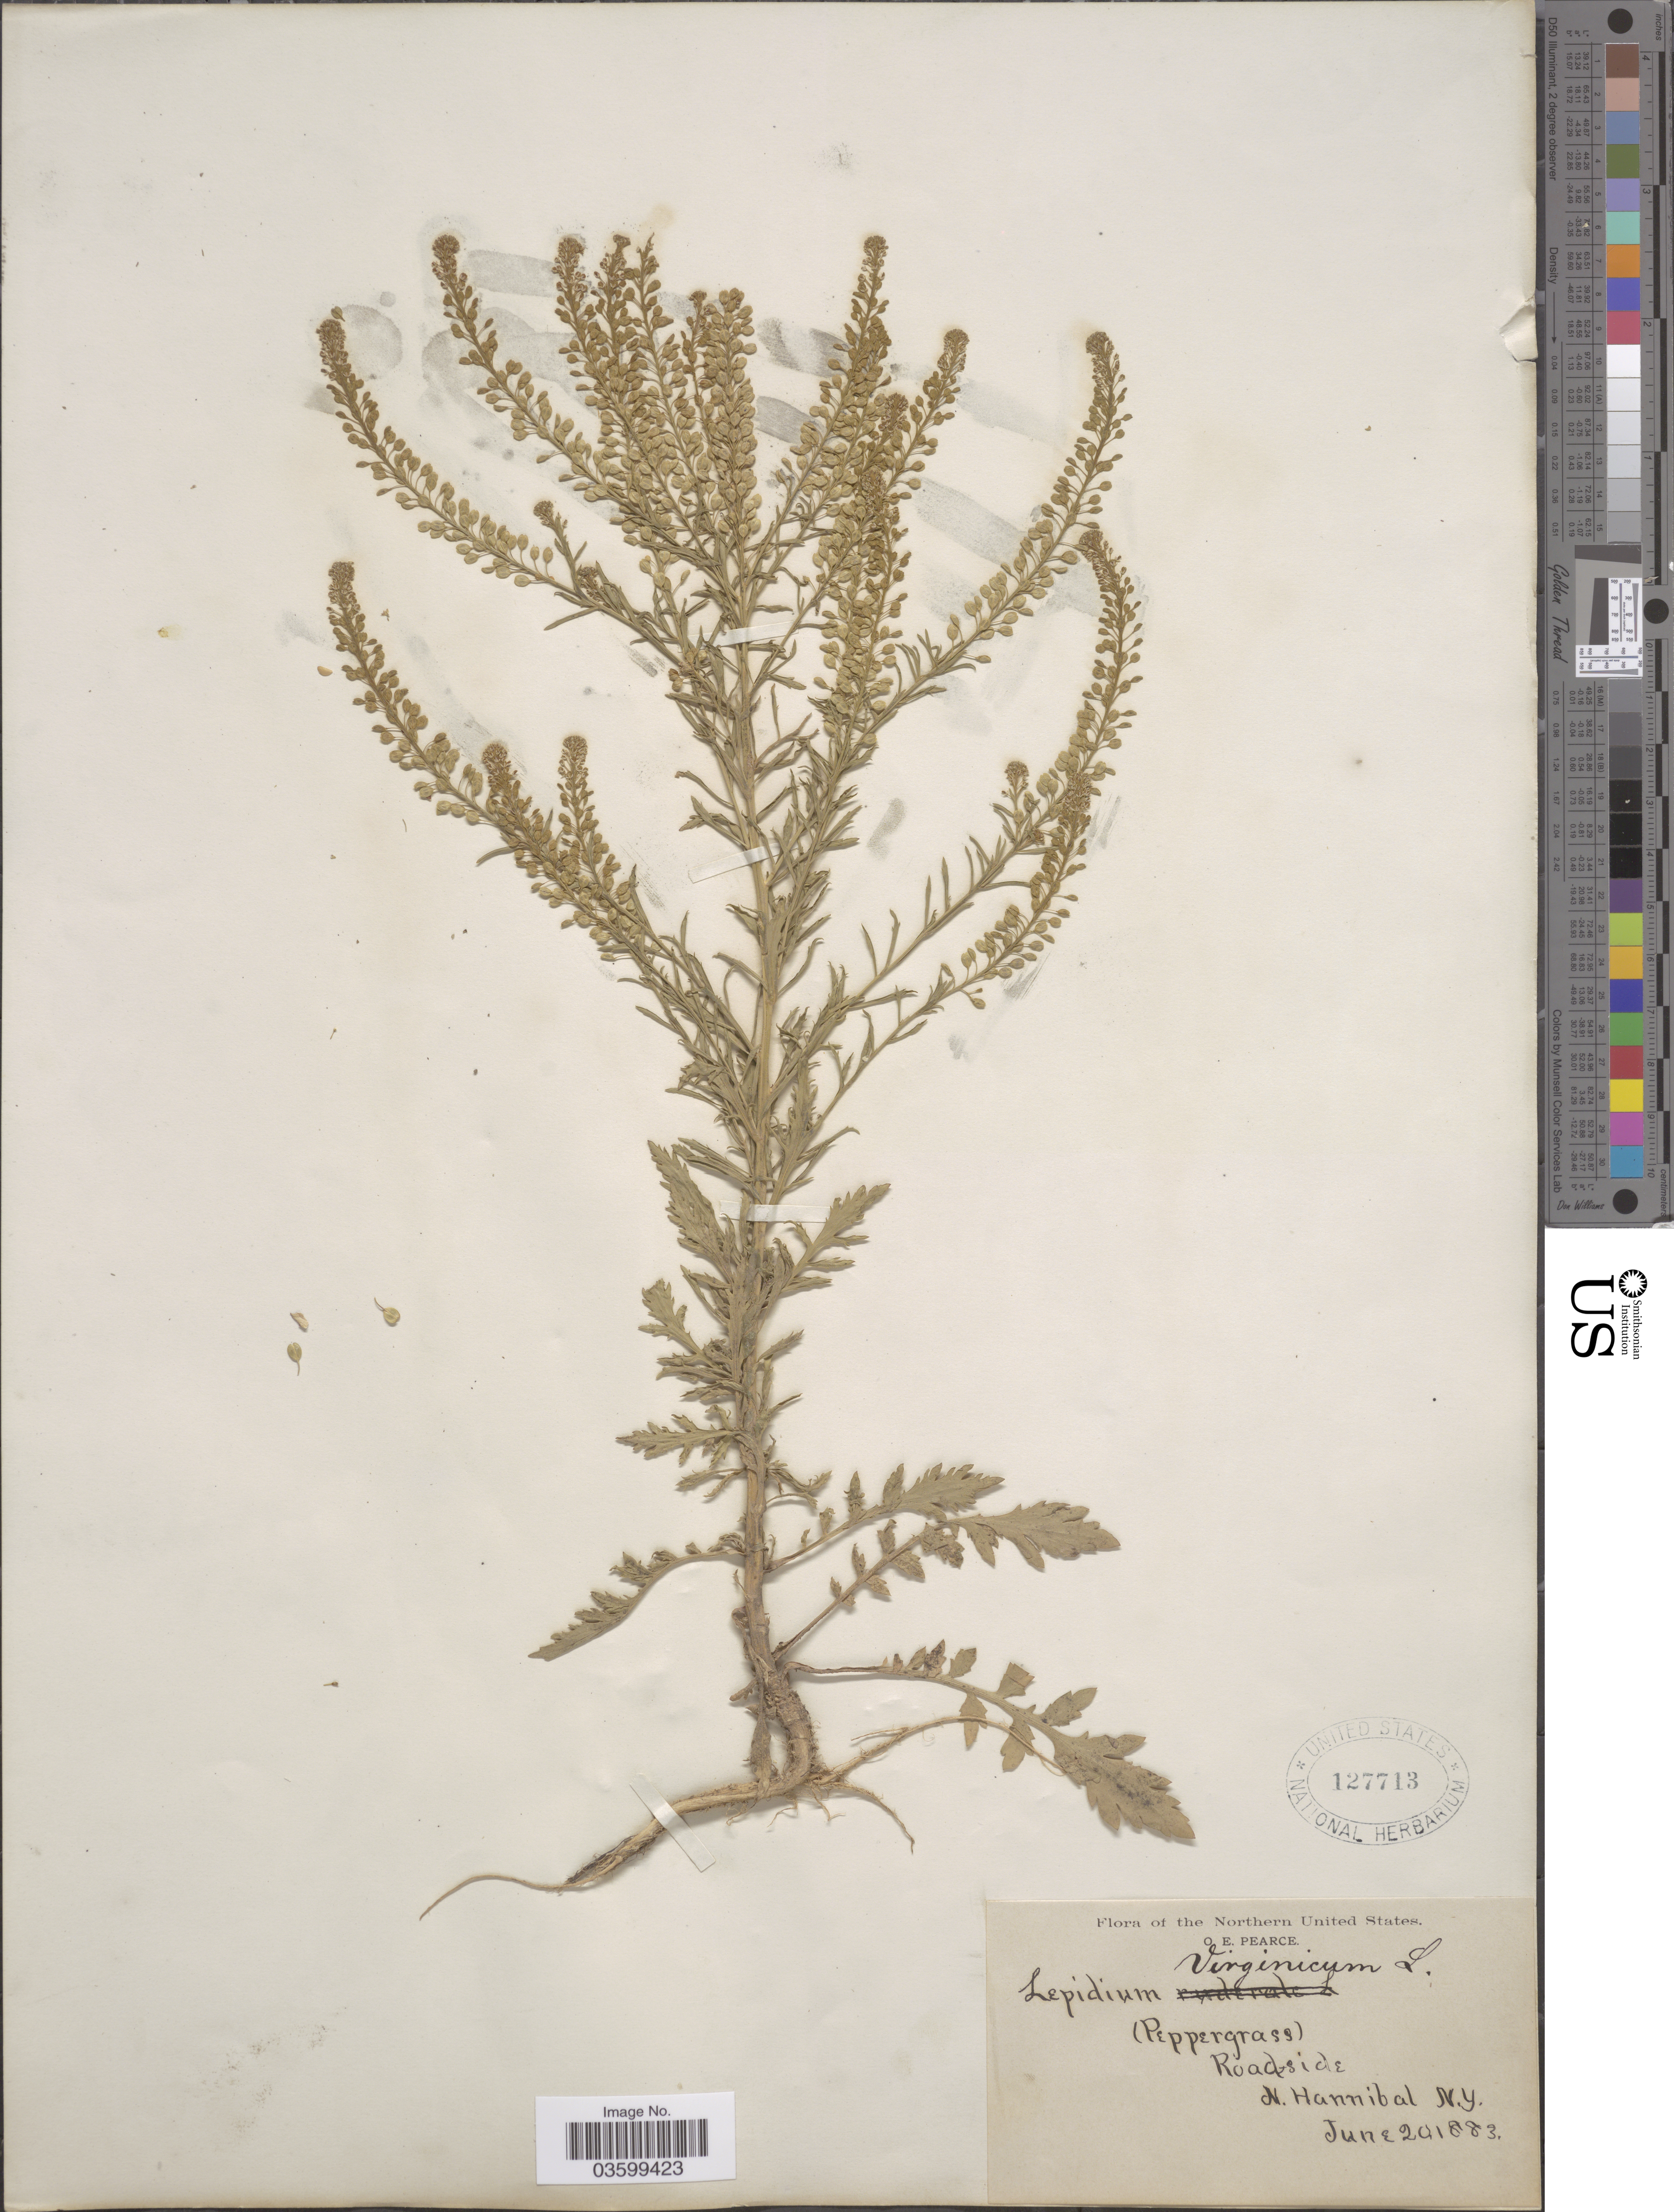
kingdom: Plantae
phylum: Tracheophyta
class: Magnoliopsida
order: Brassicales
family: Brassicaceae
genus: Lepidium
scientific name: Lepidium virginicum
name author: L.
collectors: O. E. Pearce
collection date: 1883-06-20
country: United States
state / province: New York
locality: Northern United States. Road-side. N. Hannibal.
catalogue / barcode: US 127713